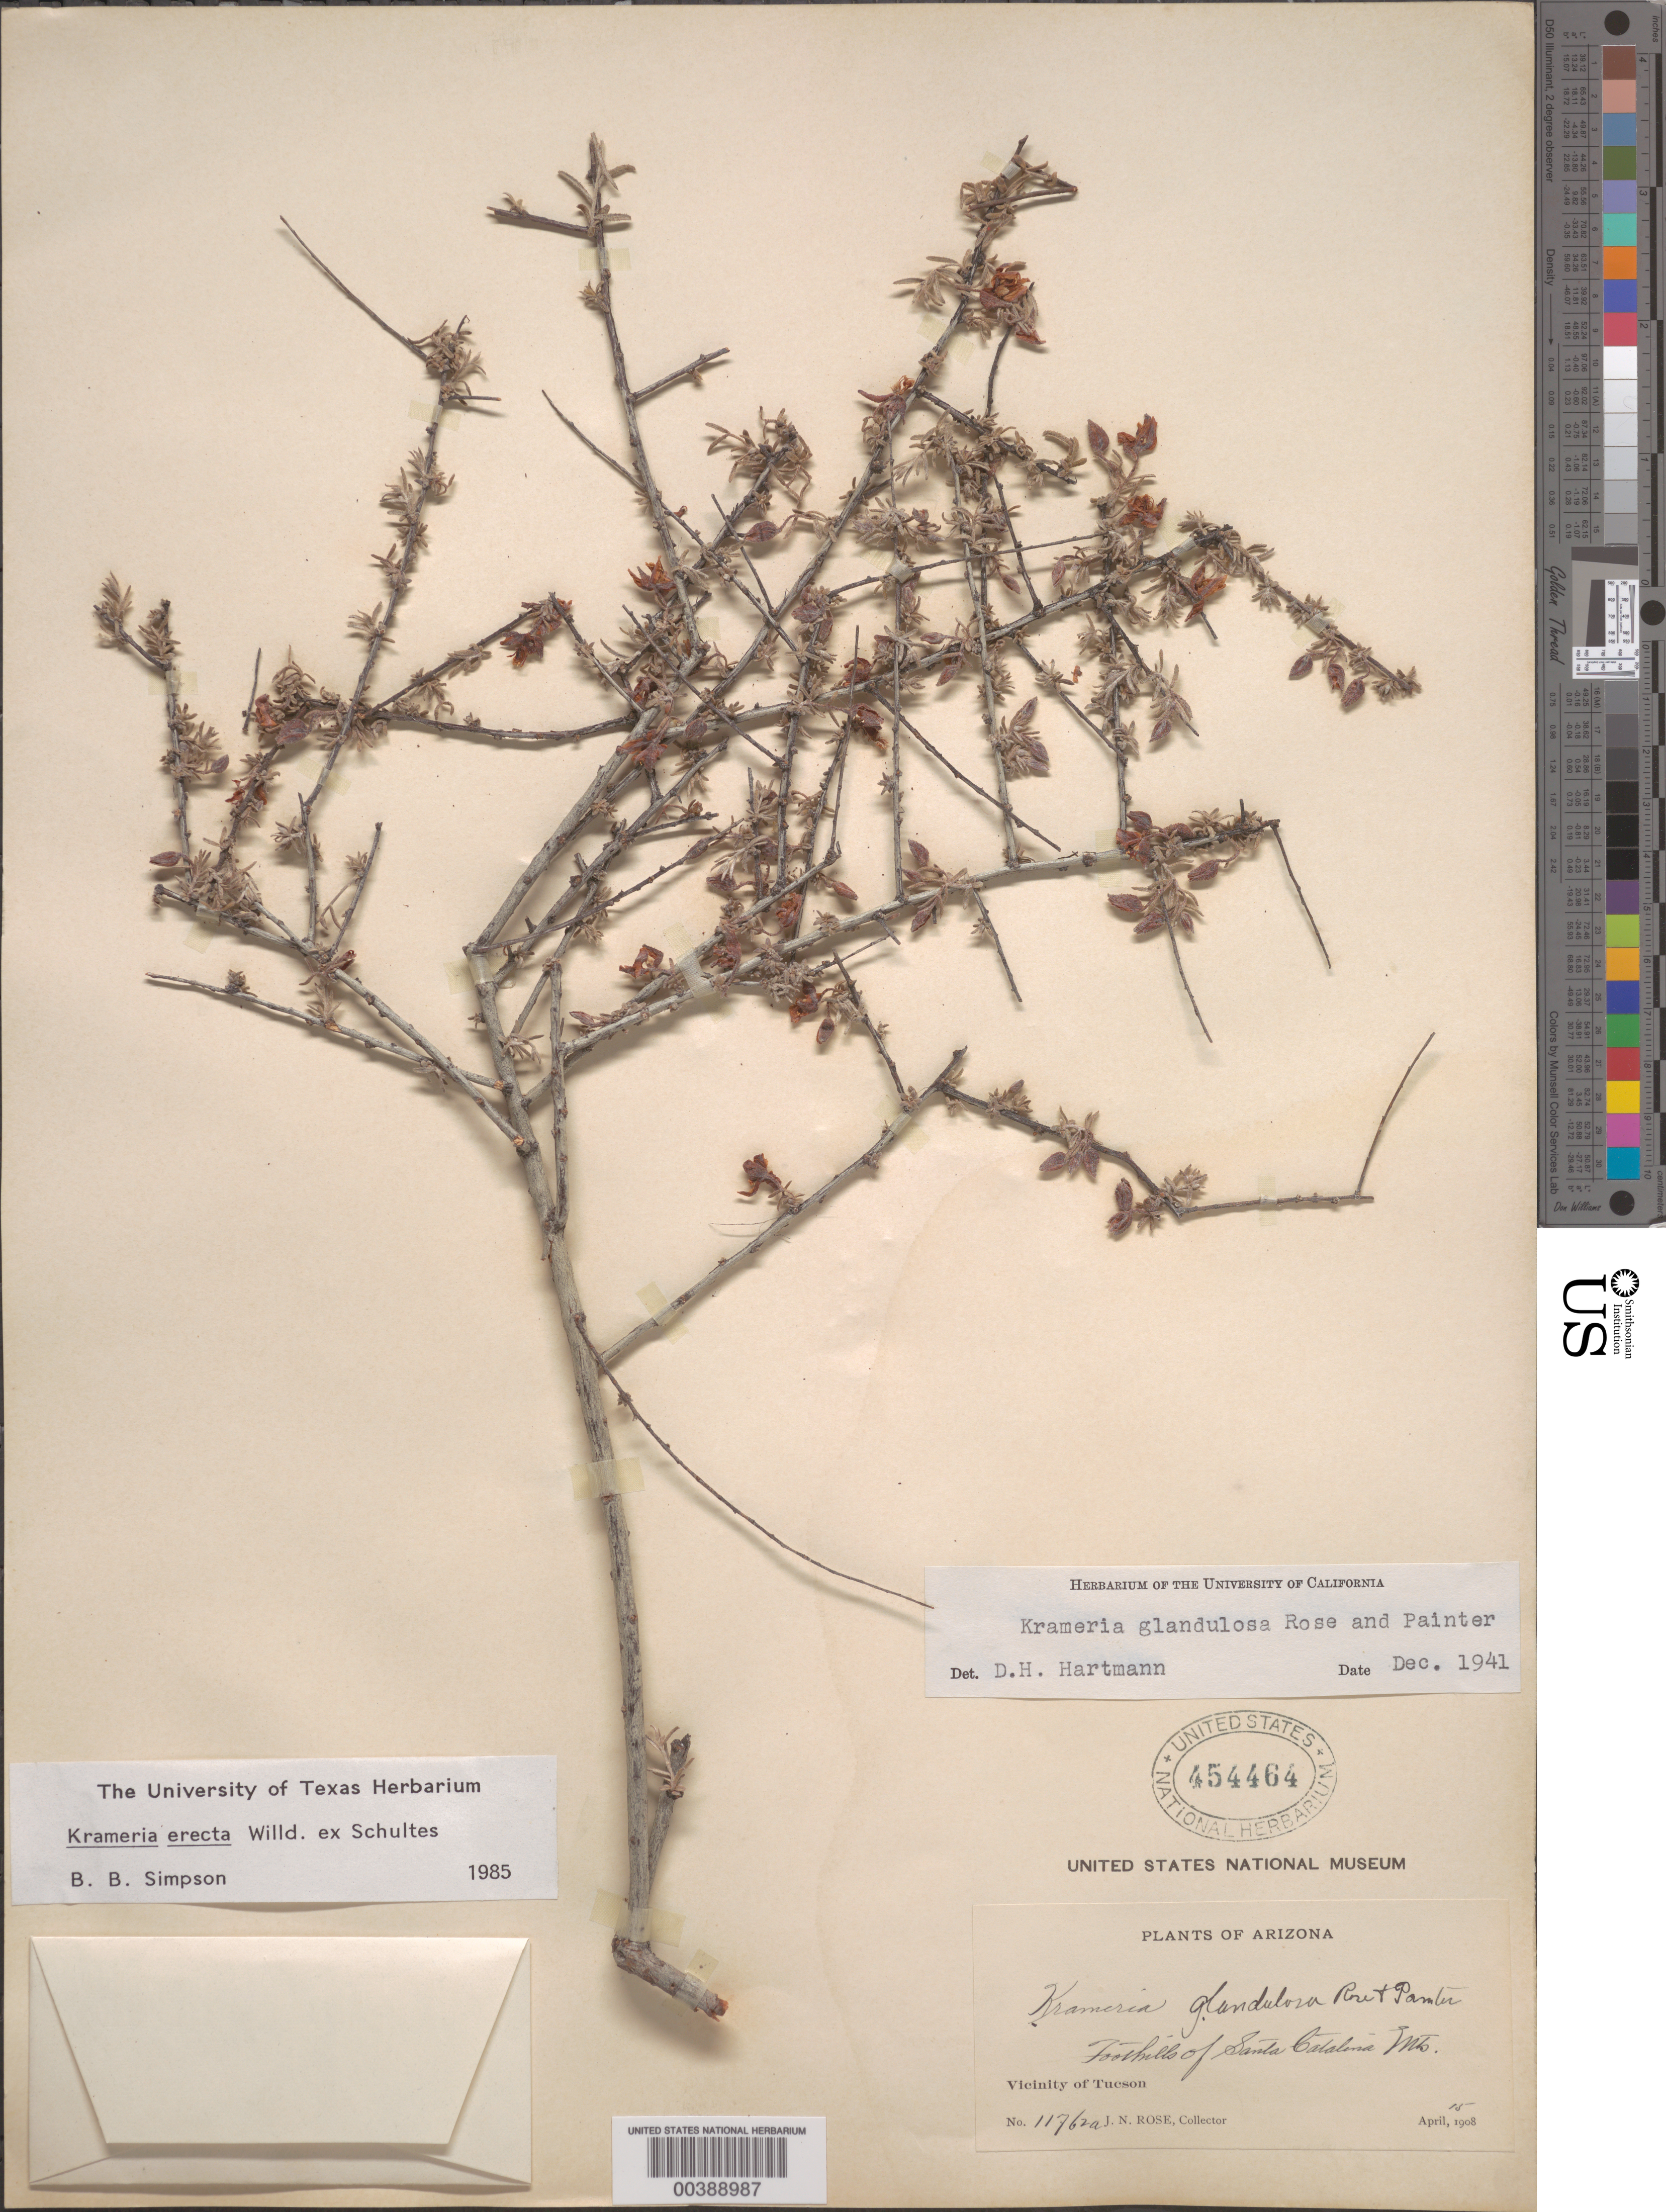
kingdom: Plantae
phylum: Tracheophyta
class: Magnoliopsida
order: Zygophyllales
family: Krameriaceae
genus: Krameria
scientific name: Krameria glandulosa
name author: Rose & J.H. Painter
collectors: J. N. Rose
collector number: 11762a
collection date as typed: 15 Apr 1908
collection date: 1908-04-15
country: United States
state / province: Arizona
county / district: Pima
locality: Vicinity of tucson; foothills of santa catalina mts.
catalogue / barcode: US 454464